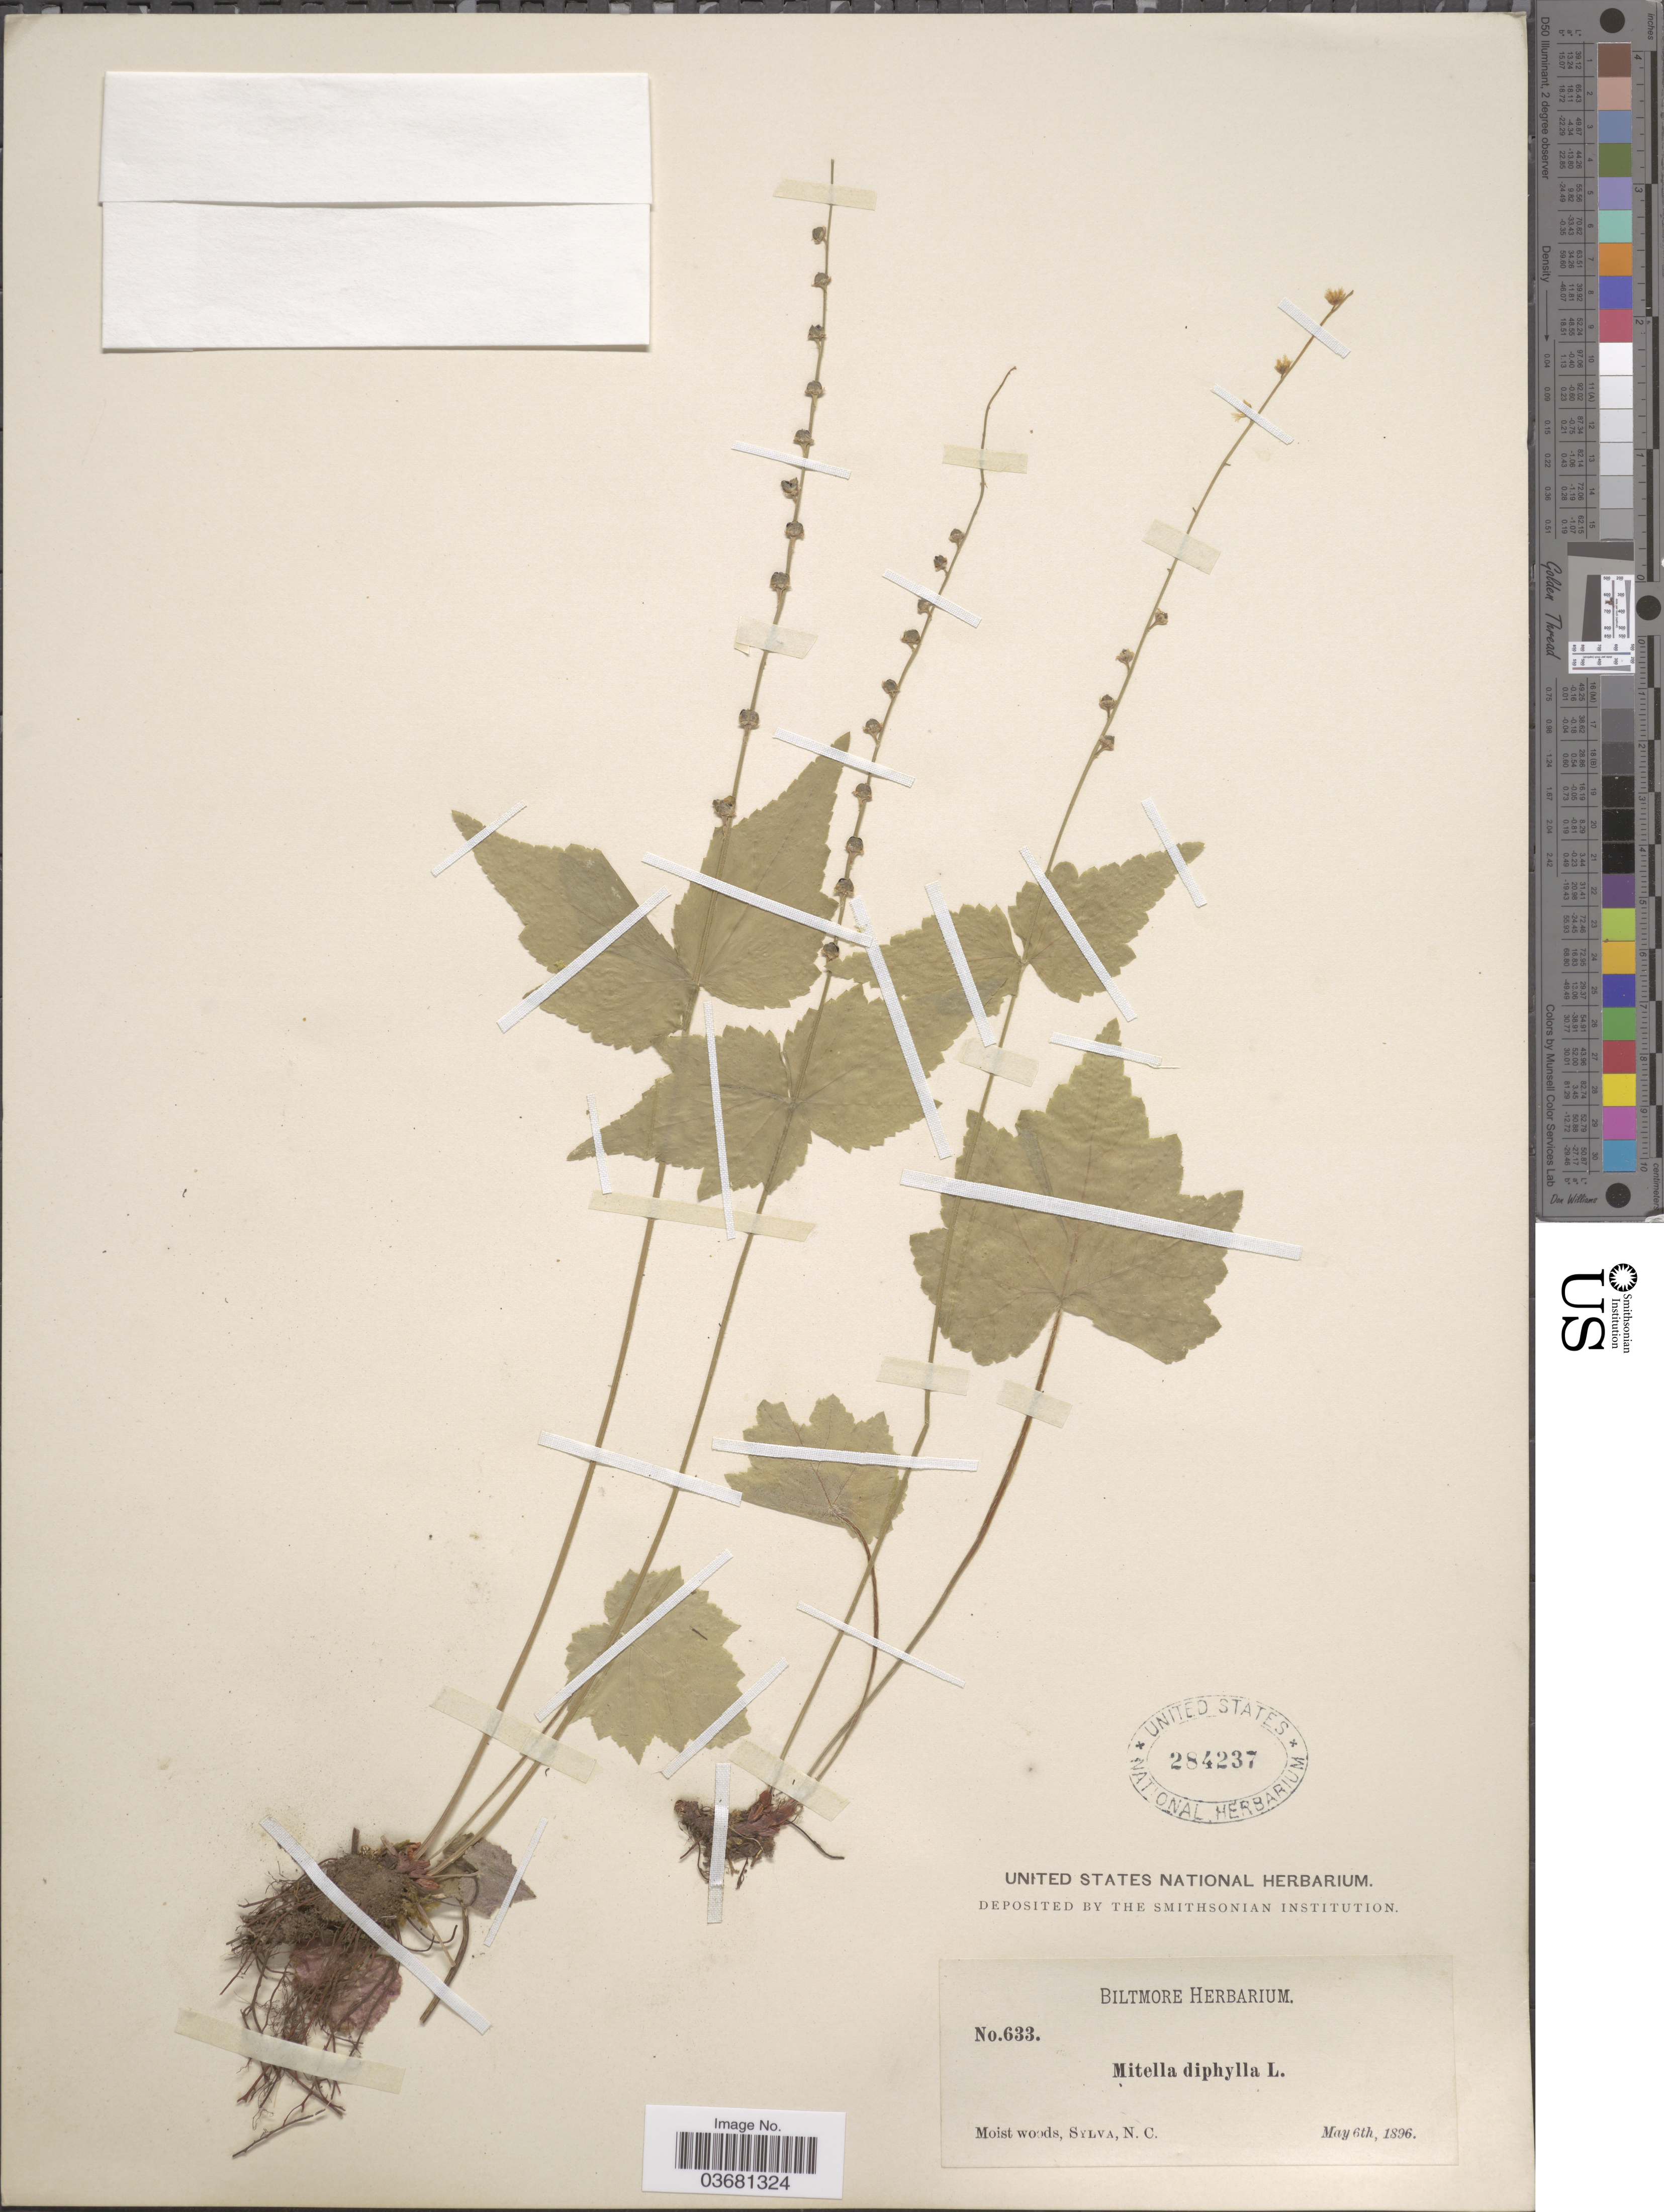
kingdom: Plantae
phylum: Tracheophyta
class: Magnoliopsida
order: Saxifragales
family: Saxifragaceae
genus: Mitella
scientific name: Mitella diphylla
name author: L.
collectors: ex herb. Biltmore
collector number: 633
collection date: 1896-05-06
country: United States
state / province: North Carolina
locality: Moist woods, Sylva.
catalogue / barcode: US 284237